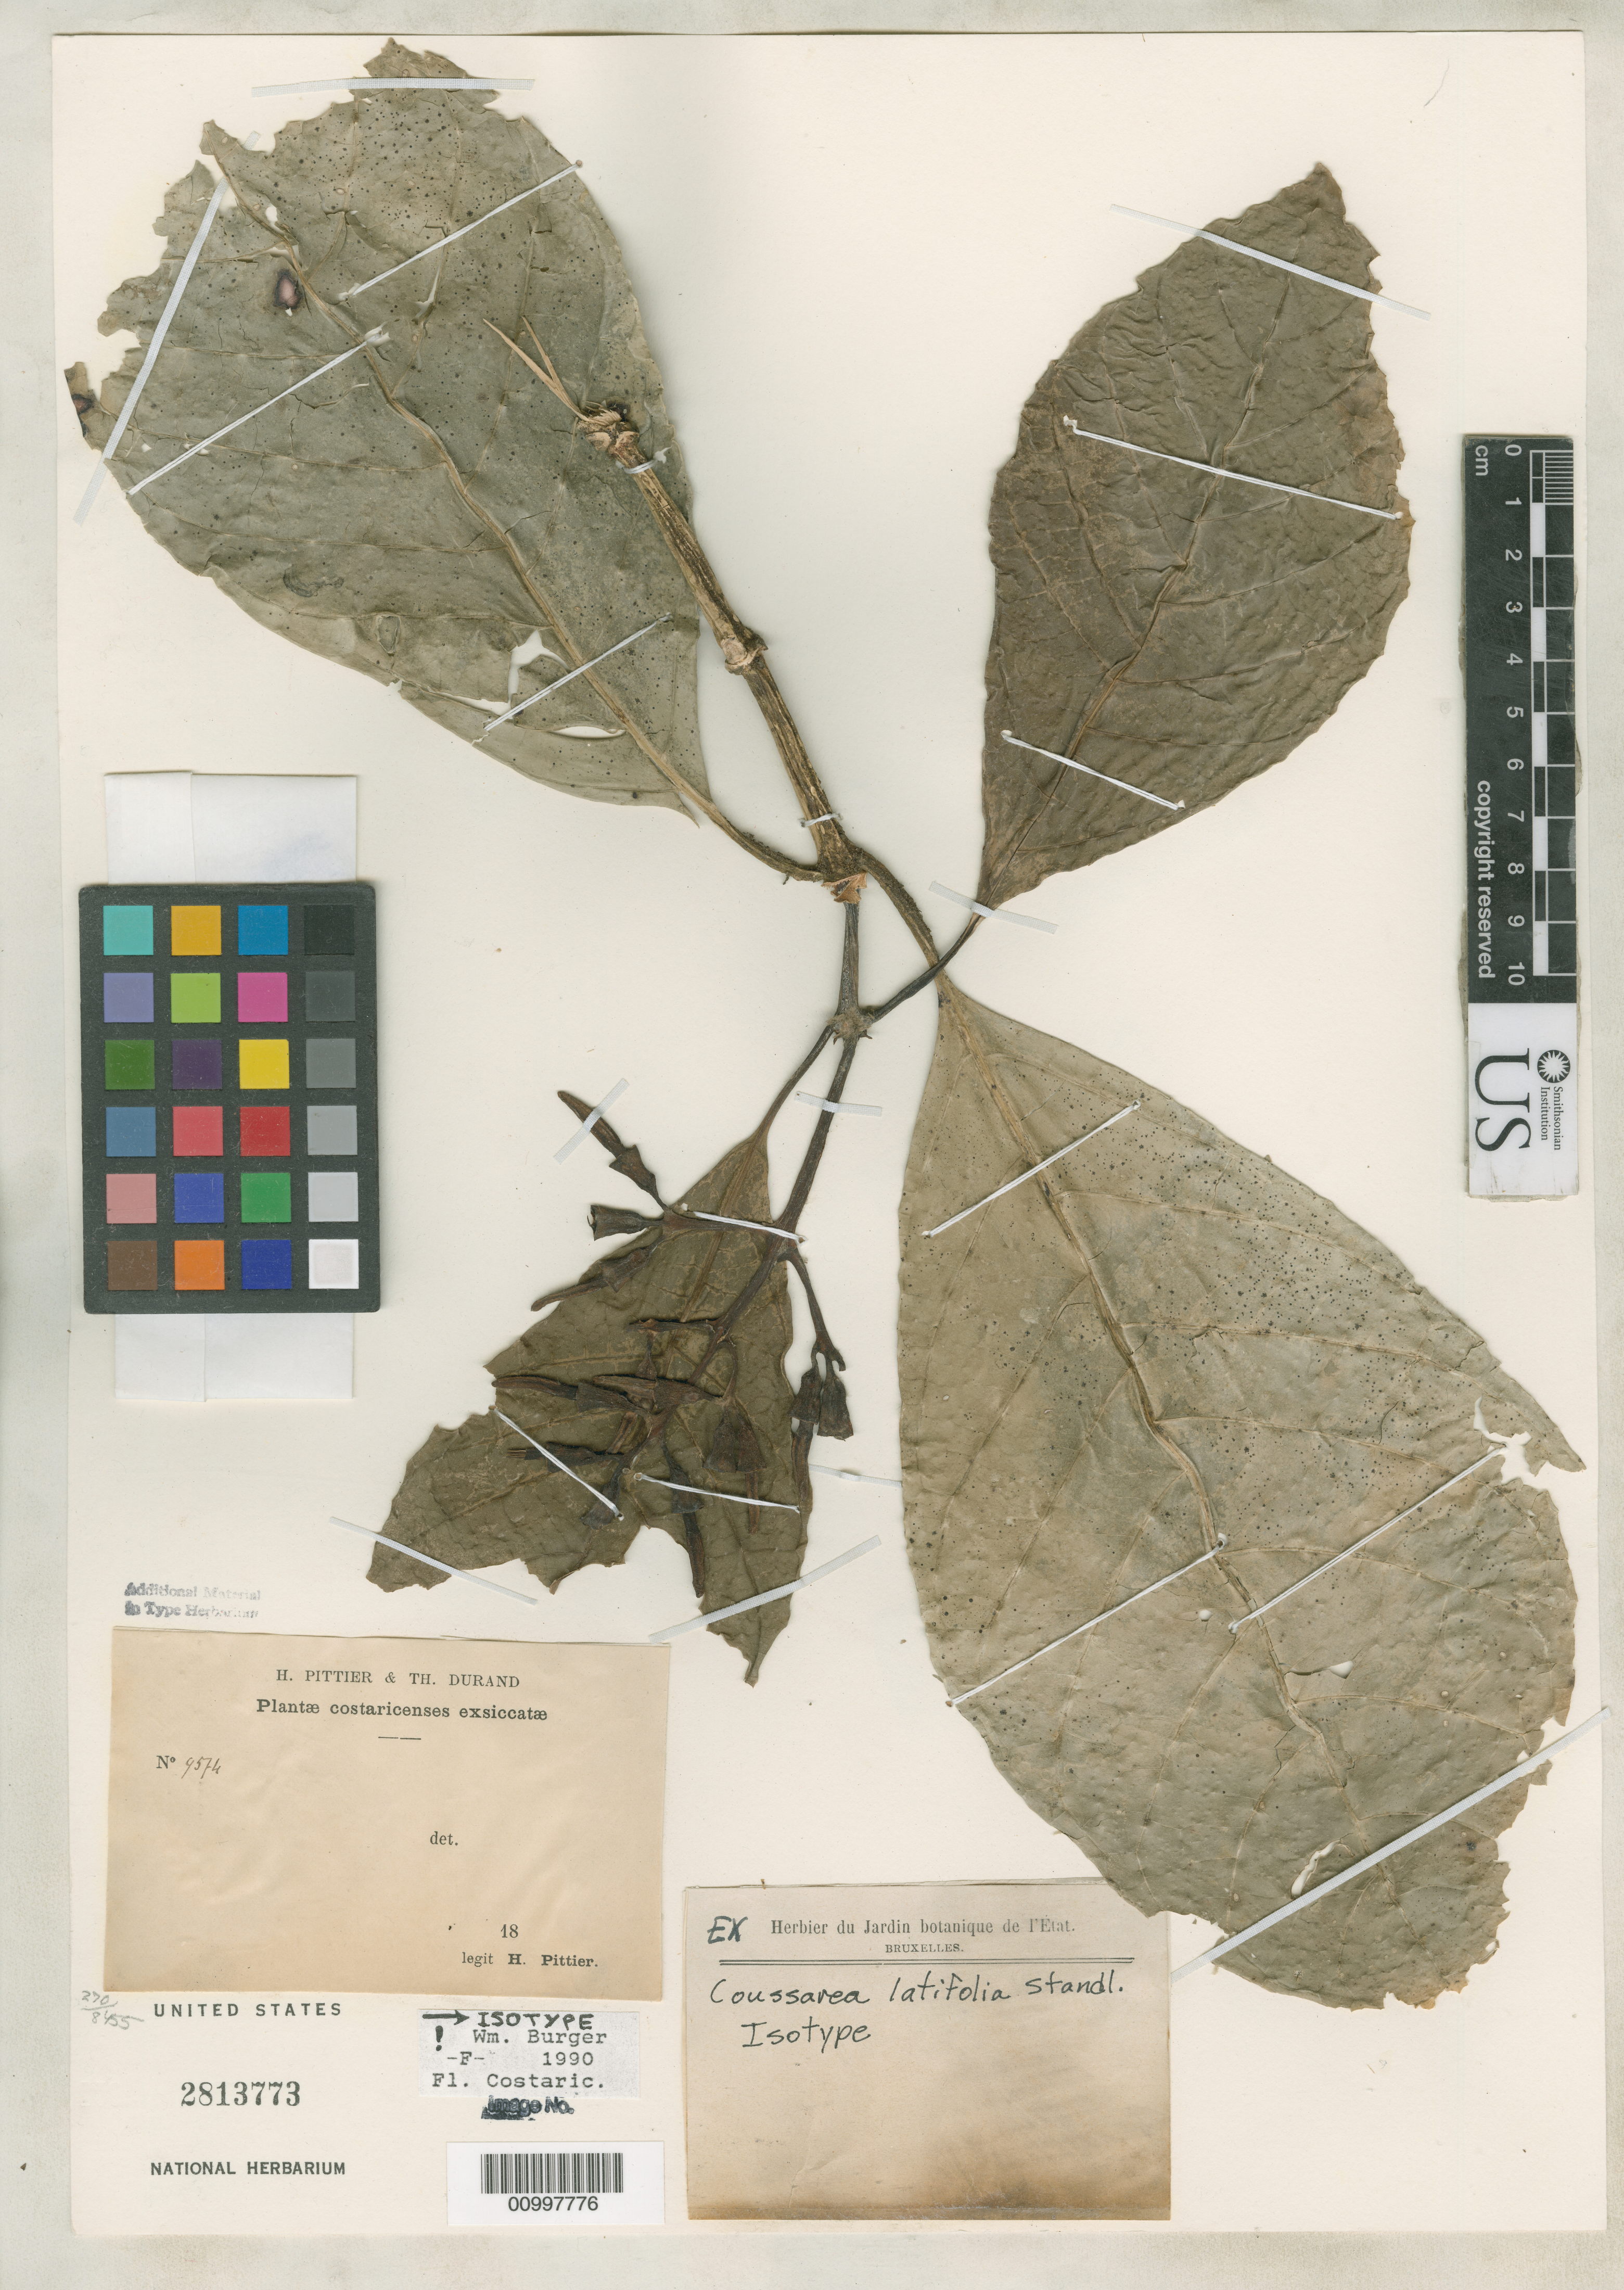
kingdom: Plantae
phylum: Tracheophyta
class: Magnoliopsida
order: Gentianales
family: Rubiaceae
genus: Coussarea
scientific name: Coussarea latifolia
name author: Standl.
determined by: Burger, W.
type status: Isotype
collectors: H. F. Pittier & T. Durand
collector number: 9574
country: Costa Rica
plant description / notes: Pittier label, but collector probably Tonduz (see holotype).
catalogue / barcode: US 2813773